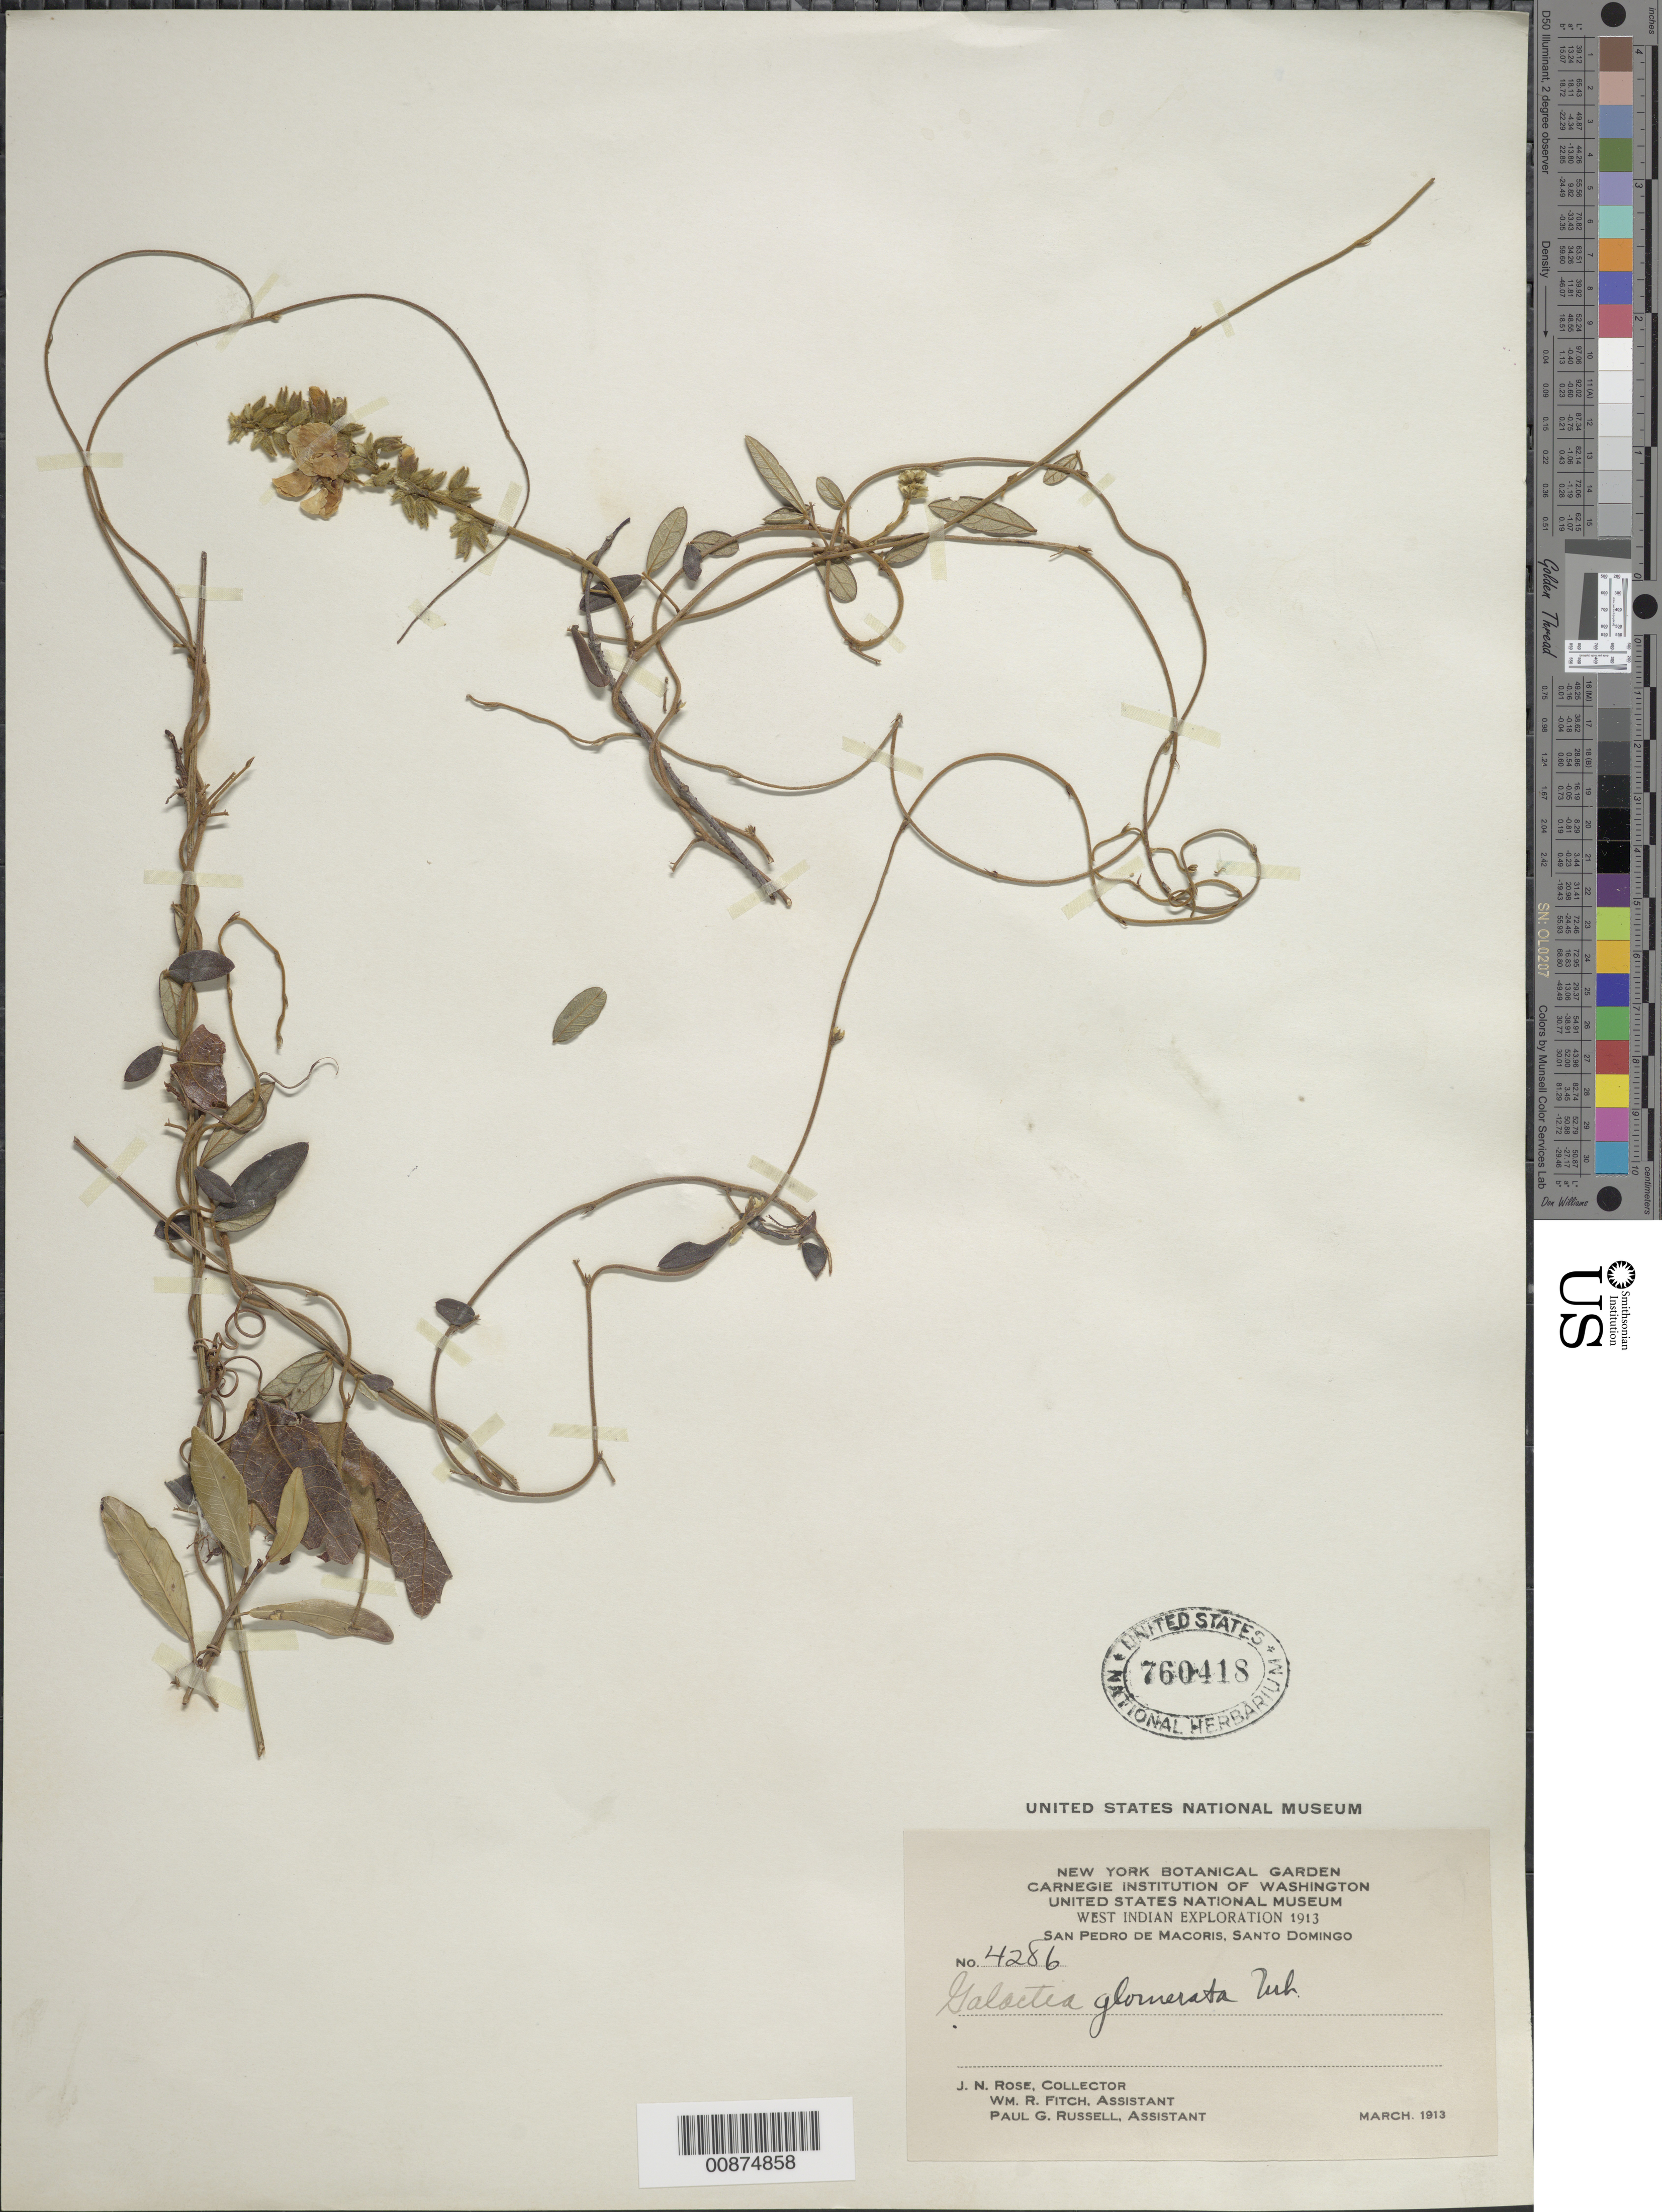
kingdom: Plantae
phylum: Tracheophyta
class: Magnoliopsida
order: Fabales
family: Fabaceae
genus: Galactia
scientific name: Galactia glomerata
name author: Urb.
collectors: J. N. Rose, W. R. Fitch & P. G. Russell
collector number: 4286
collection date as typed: Mar 1913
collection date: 1913-03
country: Dominican Republic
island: Hispaniola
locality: San Pedro de Macoris, Santo Domingo.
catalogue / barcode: US 760418